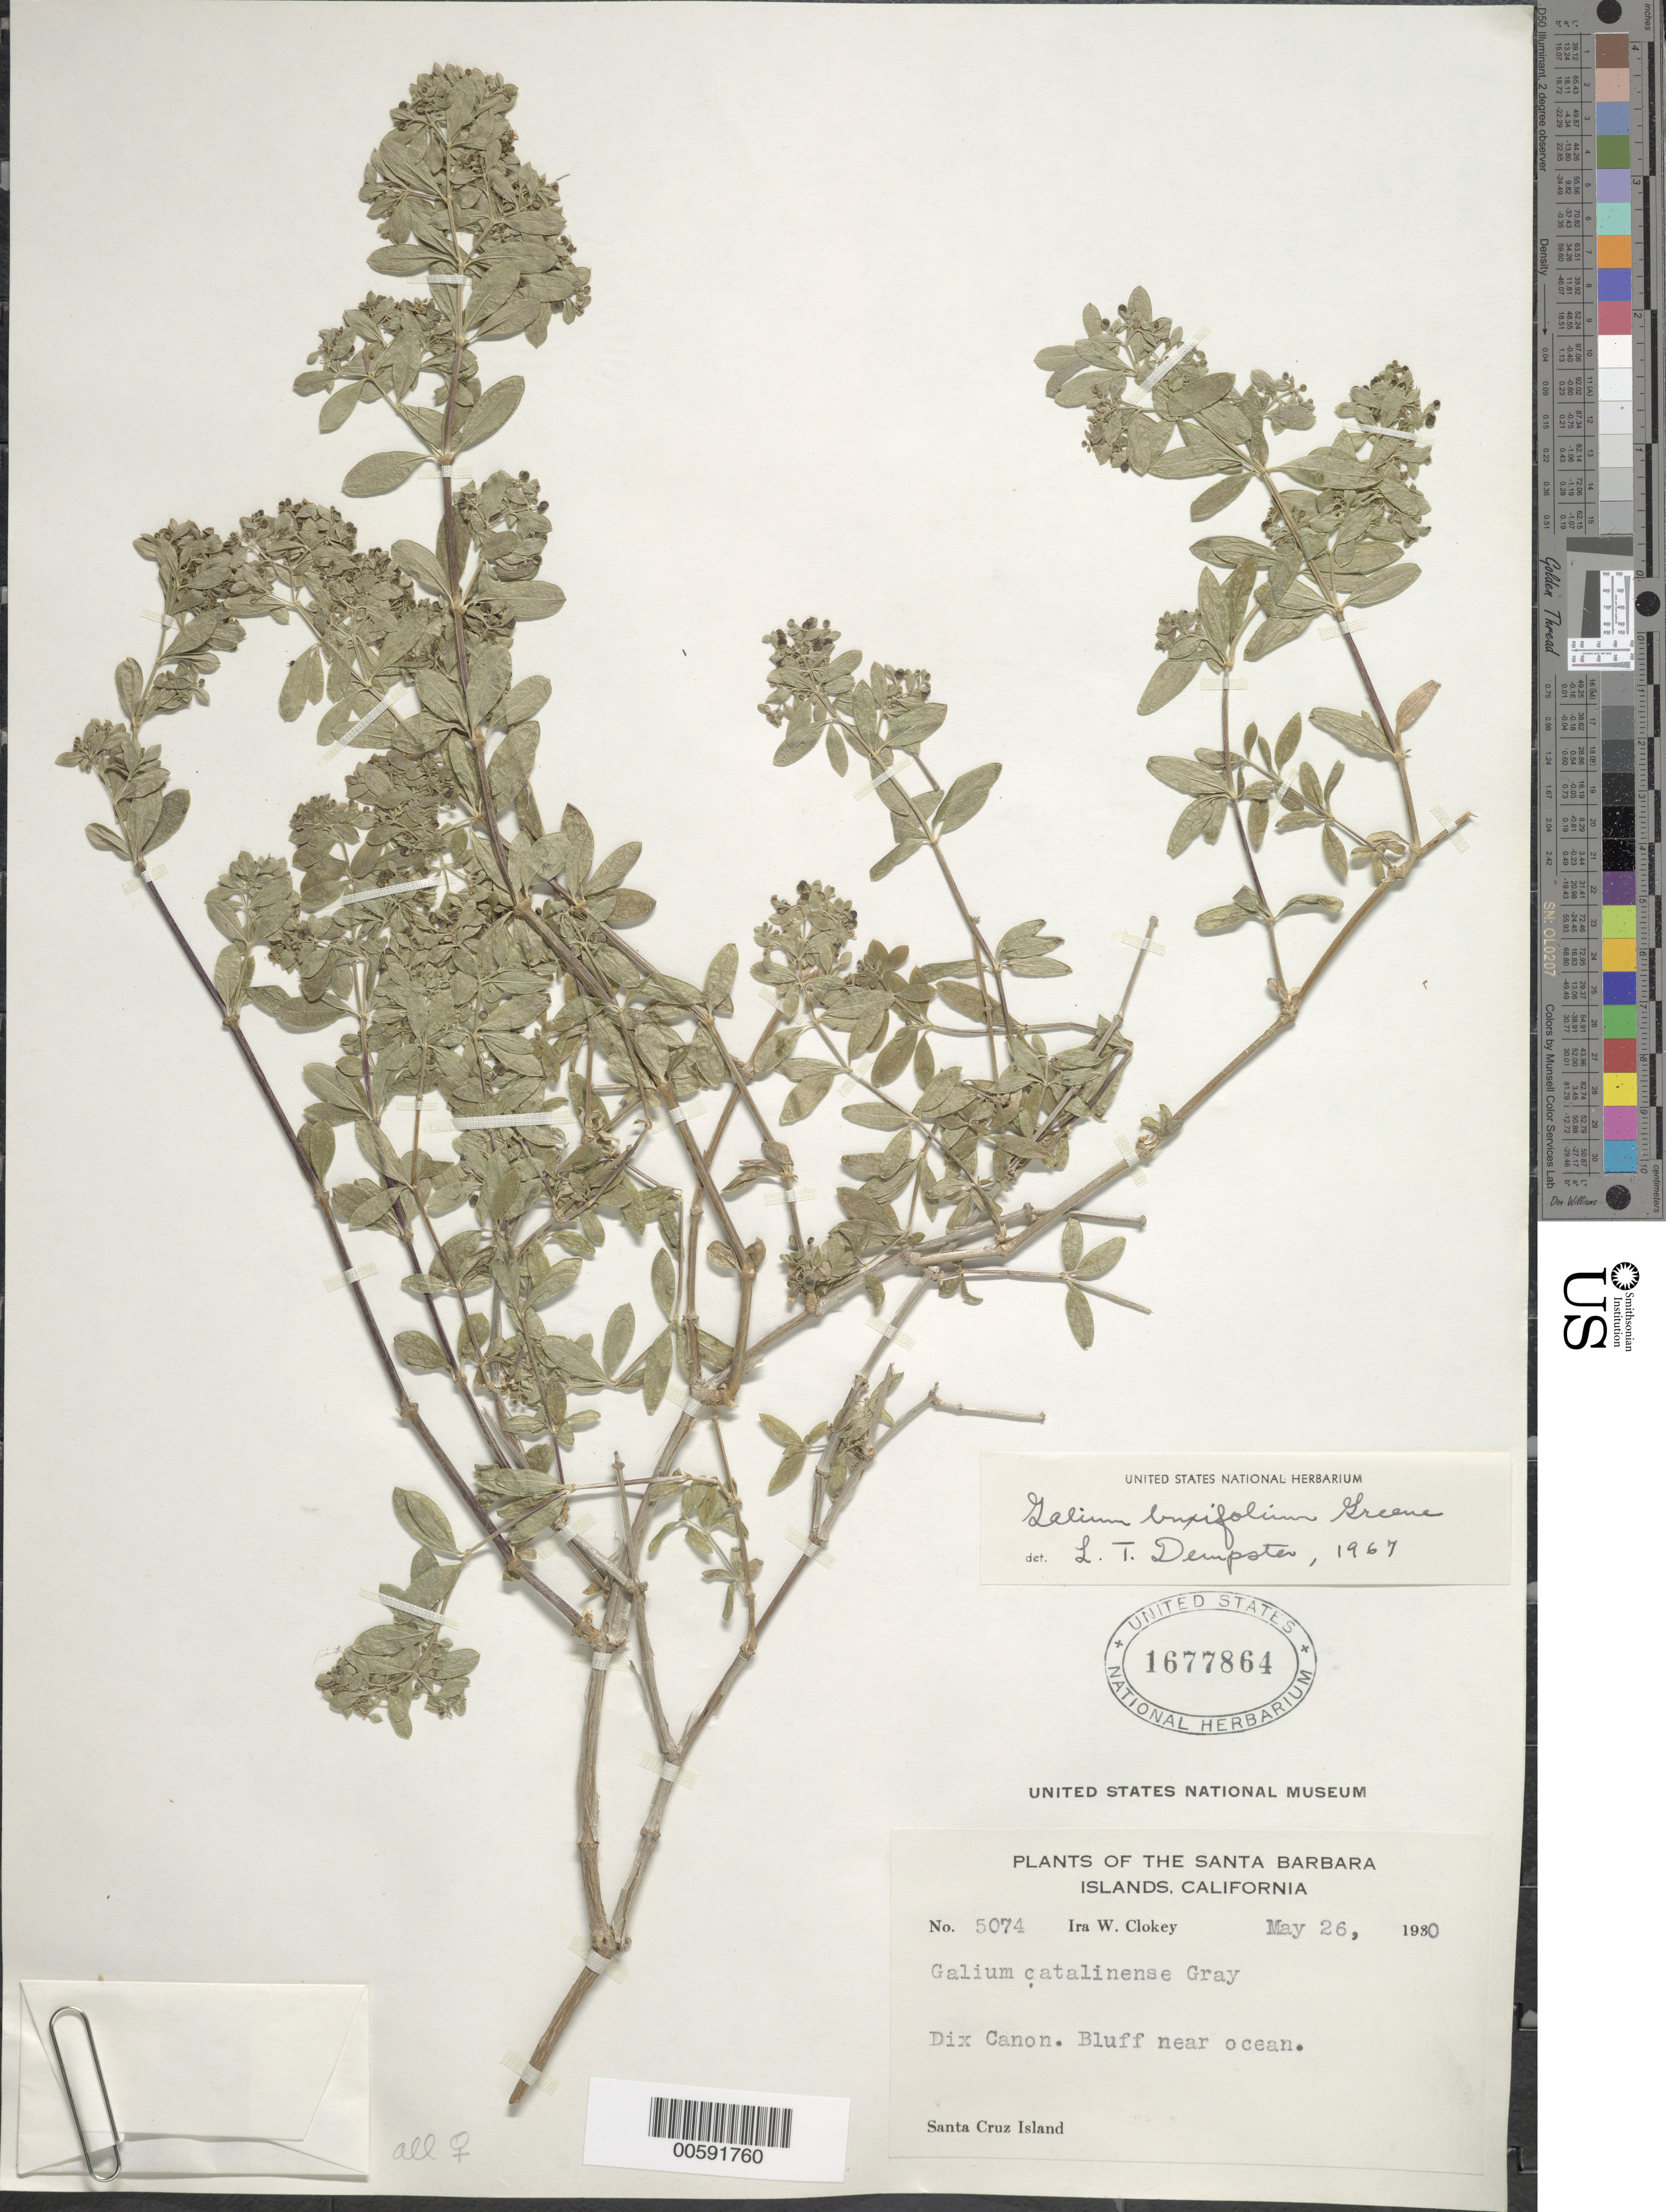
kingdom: Plantae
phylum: Tracheophyta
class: Magnoliopsida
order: Gentianales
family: Rubiaceae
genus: Galium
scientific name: Galium buxifolium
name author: Greene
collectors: I. W. Clokey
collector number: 5074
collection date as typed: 26 May 1930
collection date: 1930-05-26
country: United States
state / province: California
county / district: Santa Barbara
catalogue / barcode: US 1677864